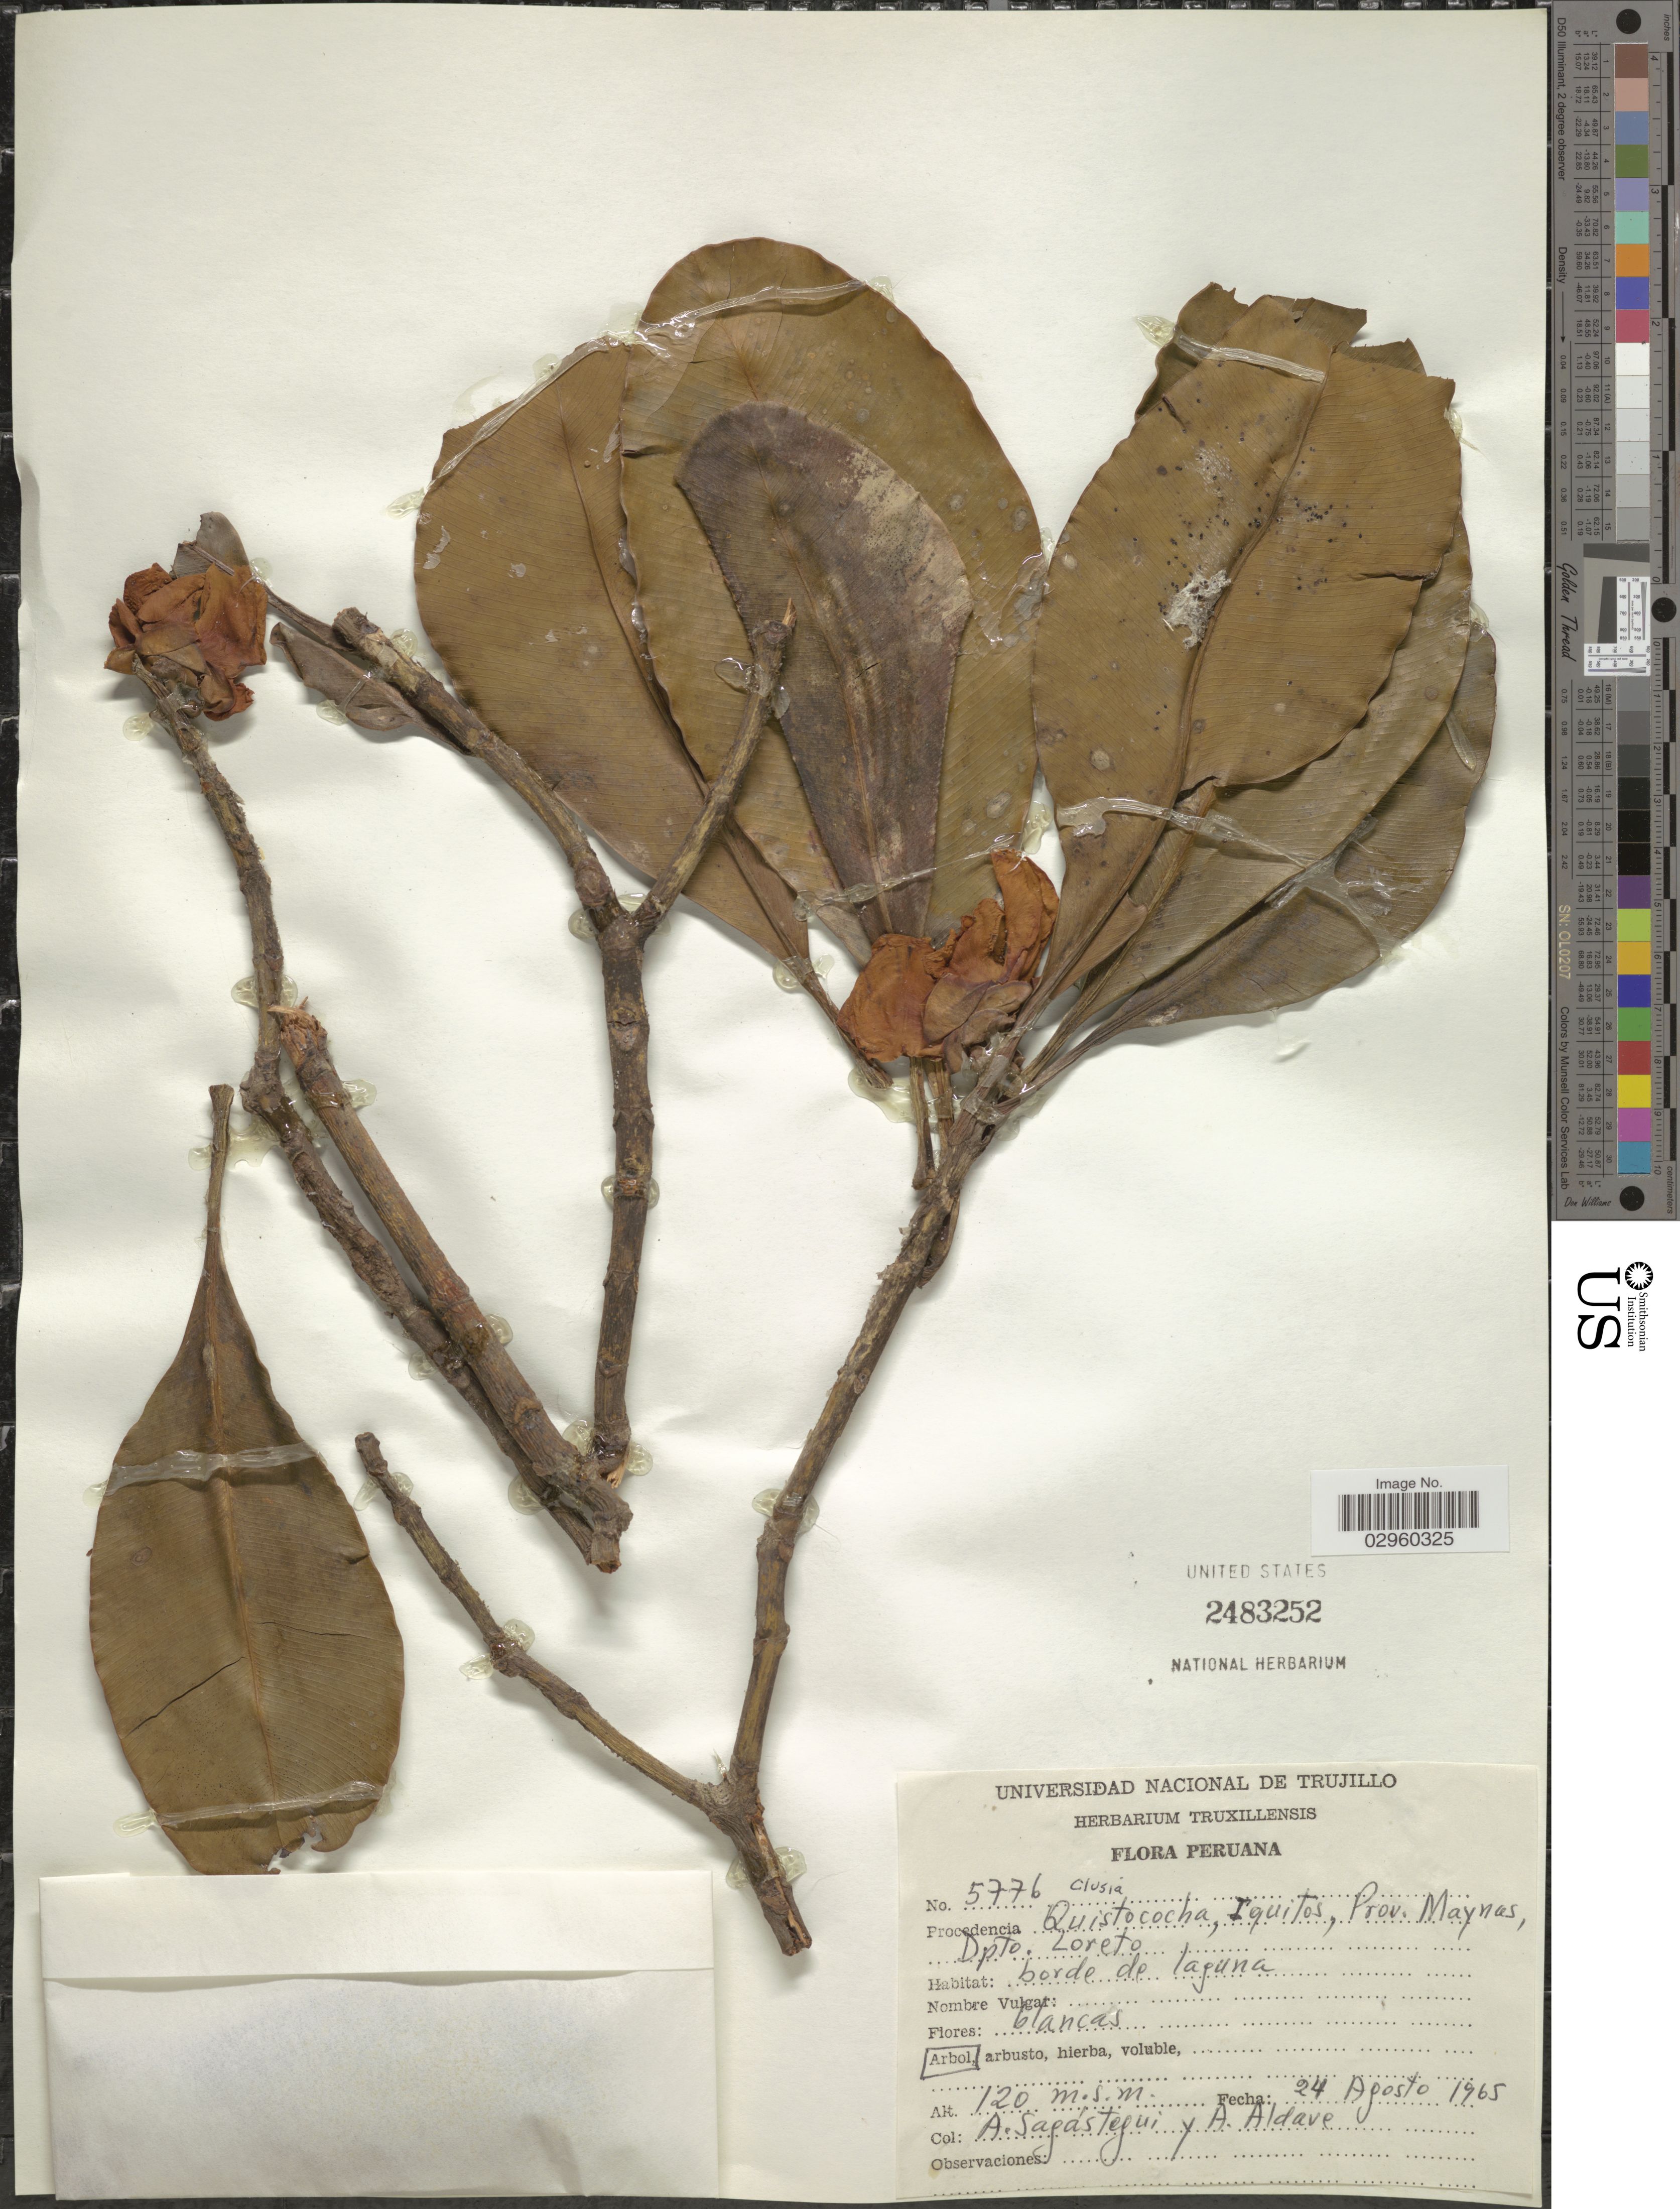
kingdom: Plantae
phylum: Tracheophyta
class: Magnoliopsida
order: Malpighiales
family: Clusiaceae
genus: Clusia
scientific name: Clusia sp.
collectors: A. Sagastegui & A. Aldave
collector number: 5776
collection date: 1965-08-24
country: Peru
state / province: Loreto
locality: Procedencia Quistococha, Iquitos, Prov. Maynas, Dpto. Loreto.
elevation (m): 120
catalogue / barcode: US 2483252